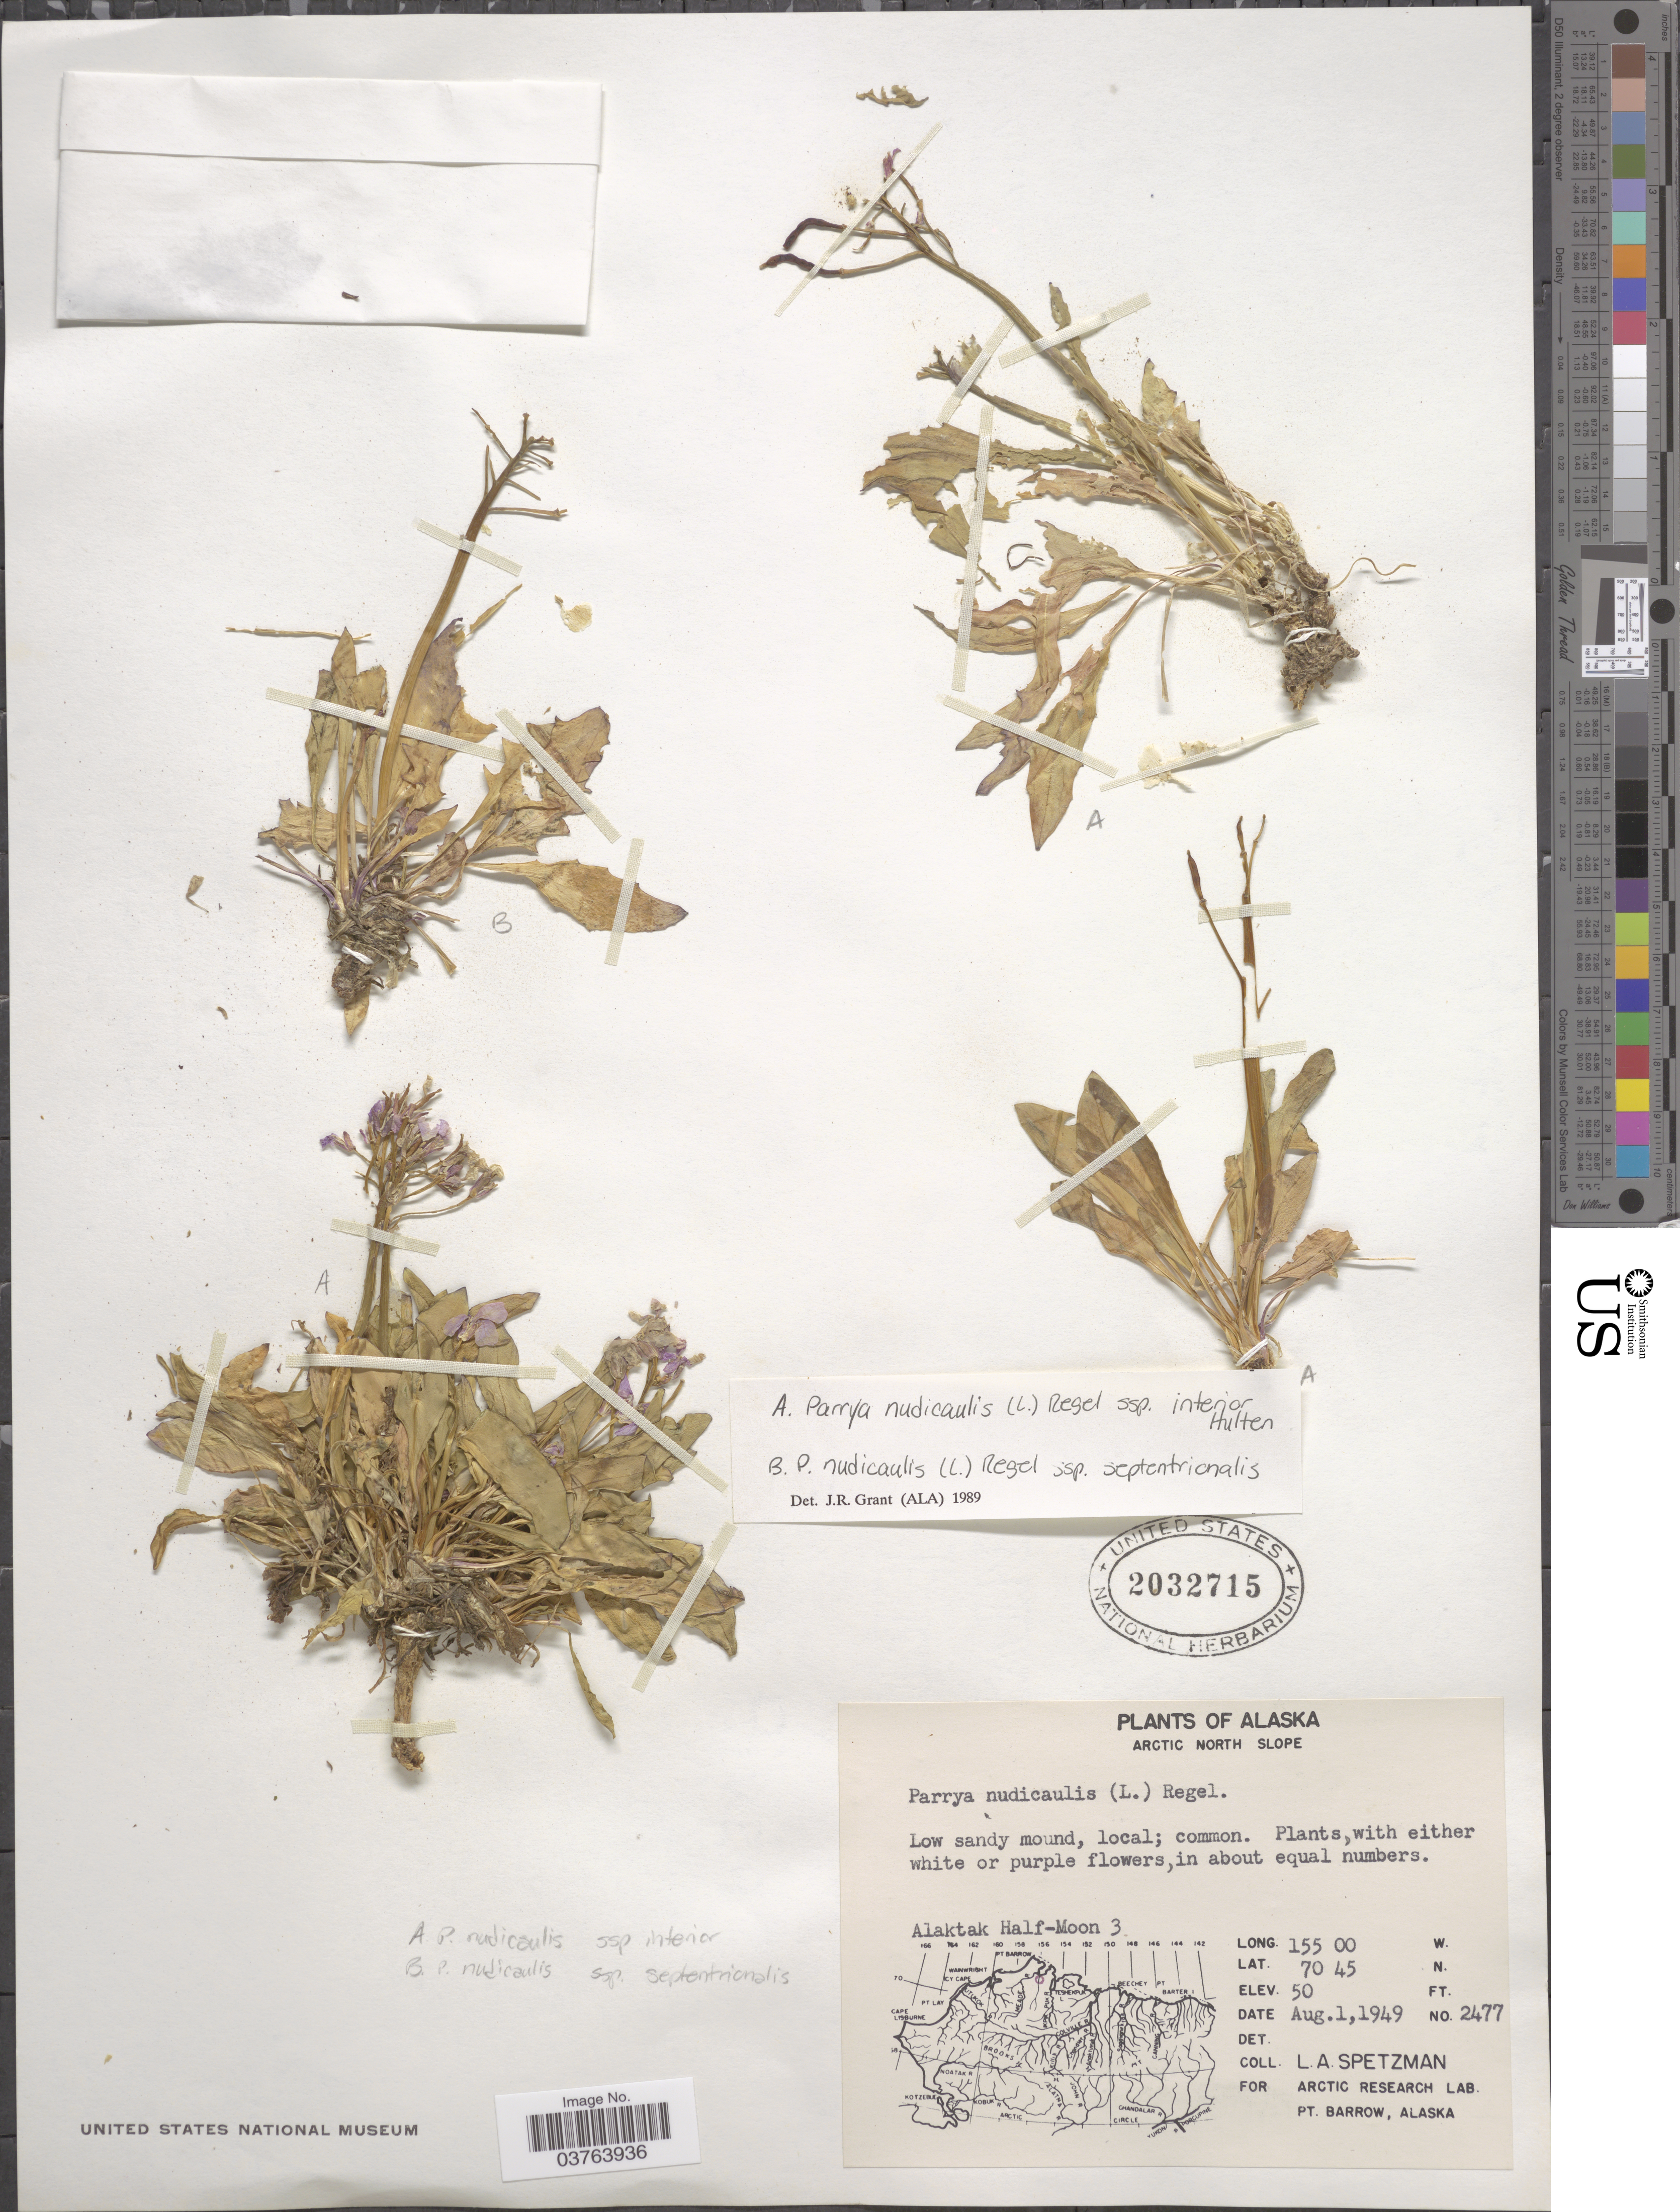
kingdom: Plantae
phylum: Tracheophyta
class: Magnoliopsida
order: Brassicales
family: Brassicaceae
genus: Parrya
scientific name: Parrya nudicaulis subsp. septentrionalis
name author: Hultén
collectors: L. Spetzman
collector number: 2477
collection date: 1949-08-01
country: United States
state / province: Alaska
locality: Arctic North Slope. Alaktak Half-Moon 3.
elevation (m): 15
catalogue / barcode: US 2032715